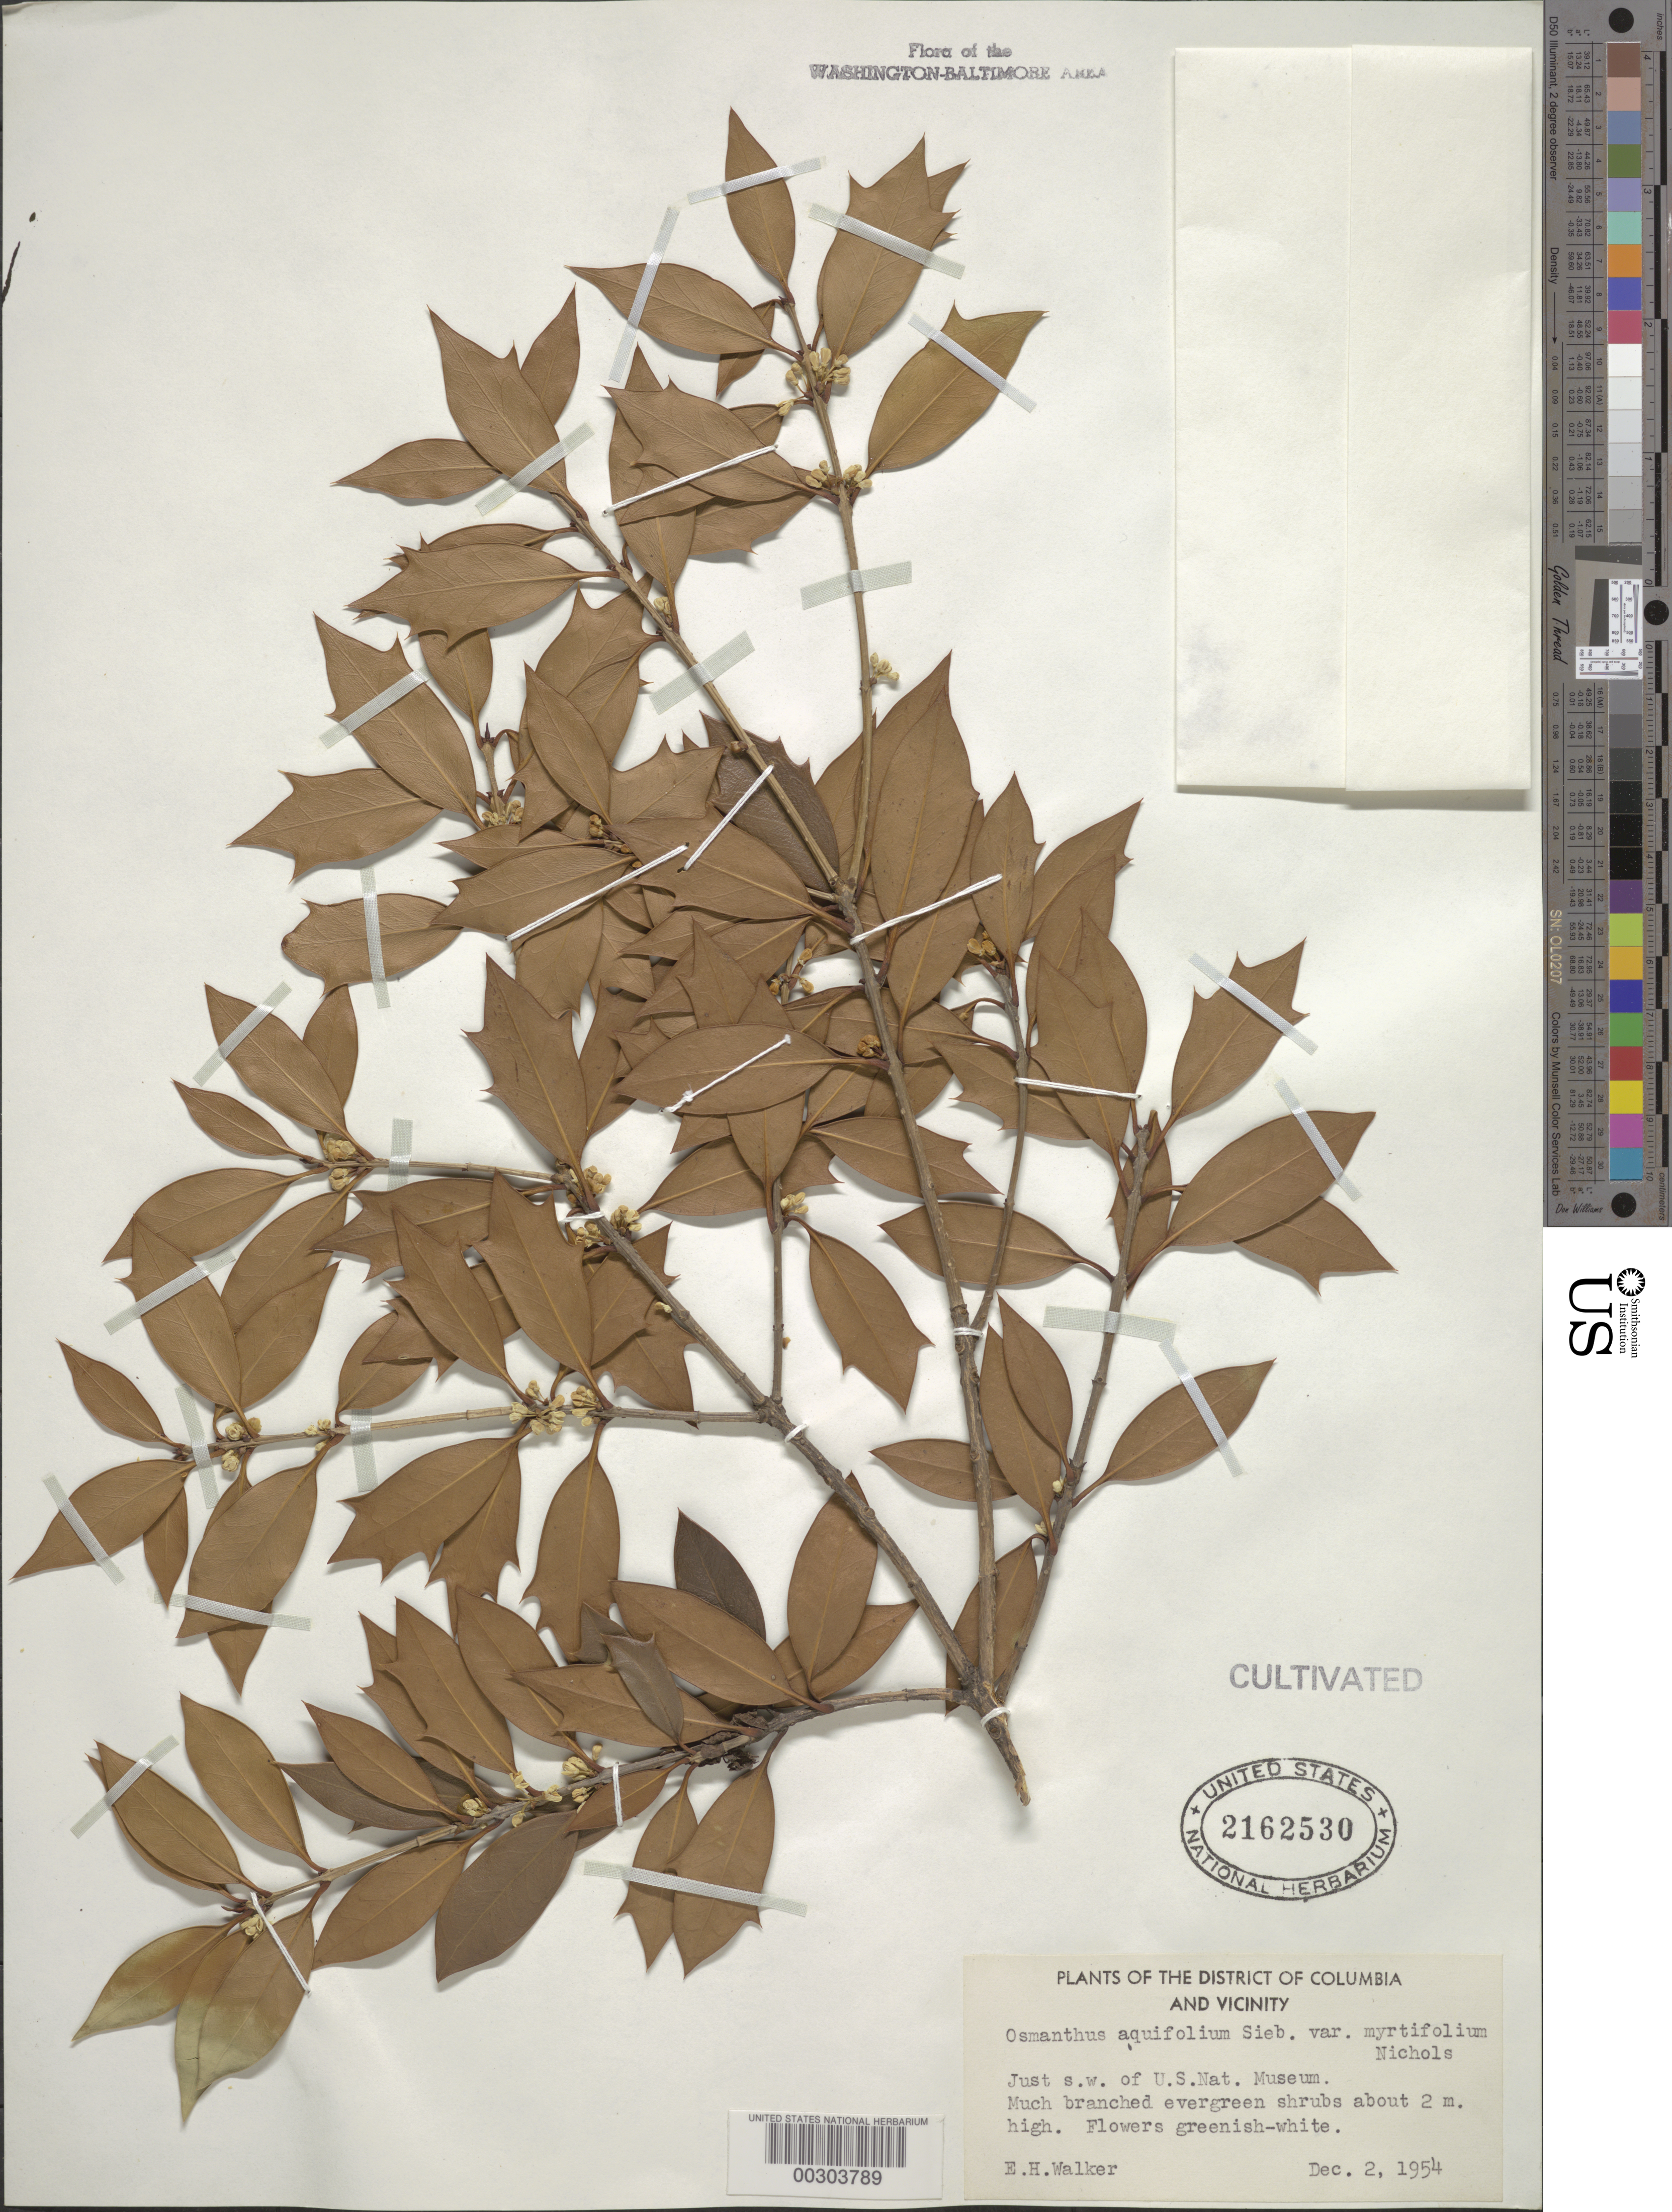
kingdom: Plantae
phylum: Tracheophyta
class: Magnoliopsida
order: Lamiales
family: Oleaceae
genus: Osmanthus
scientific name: Osmanthus aquifolium var. myrtifolius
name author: (G. Nicholson) G. Nicholson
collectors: E. H. Walker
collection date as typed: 02 Dec 1954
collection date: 1954-12-02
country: United States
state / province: District of Columbia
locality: Just SW of U.S. Nat. Museum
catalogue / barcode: US 2162530